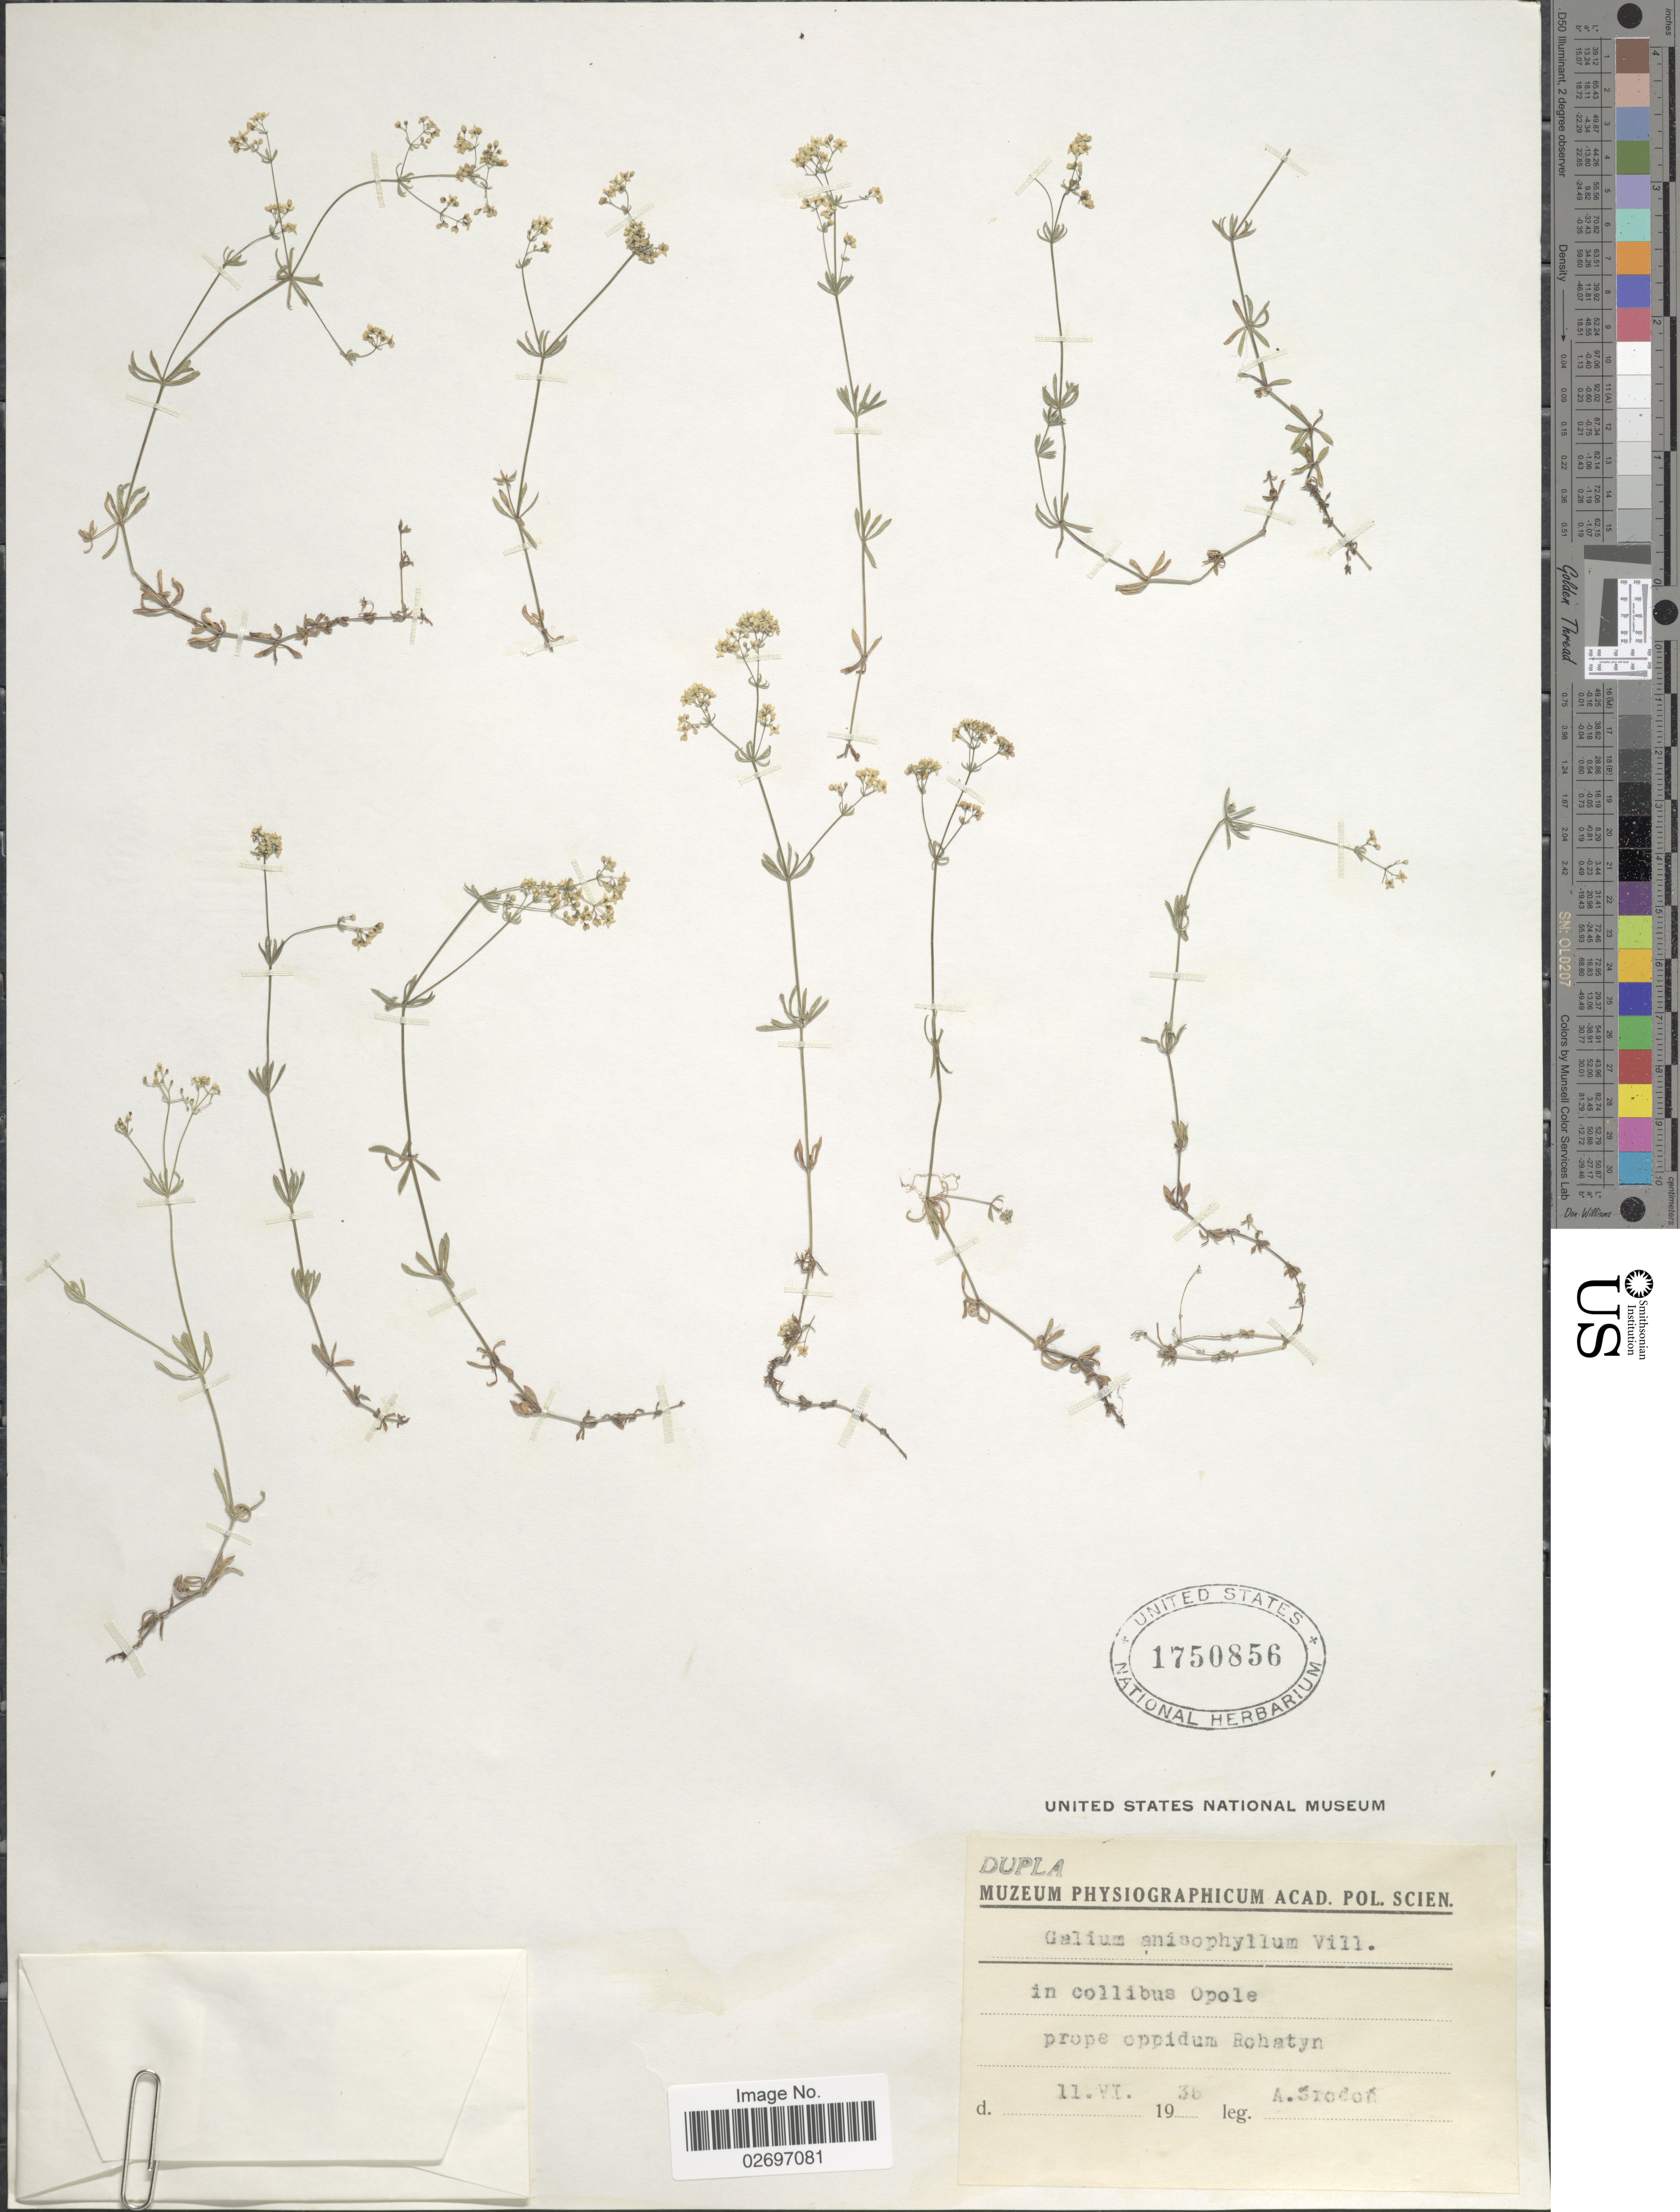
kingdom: Plantae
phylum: Tracheophyta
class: Magnoliopsida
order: Gentianales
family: Rubiaceae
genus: Galium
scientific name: Galium anisophyllum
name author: Vill.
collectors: A. Srodon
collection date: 1936-06-11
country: Ukraine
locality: In collibus Opole prope oppidum Rohatyn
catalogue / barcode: US 1750856